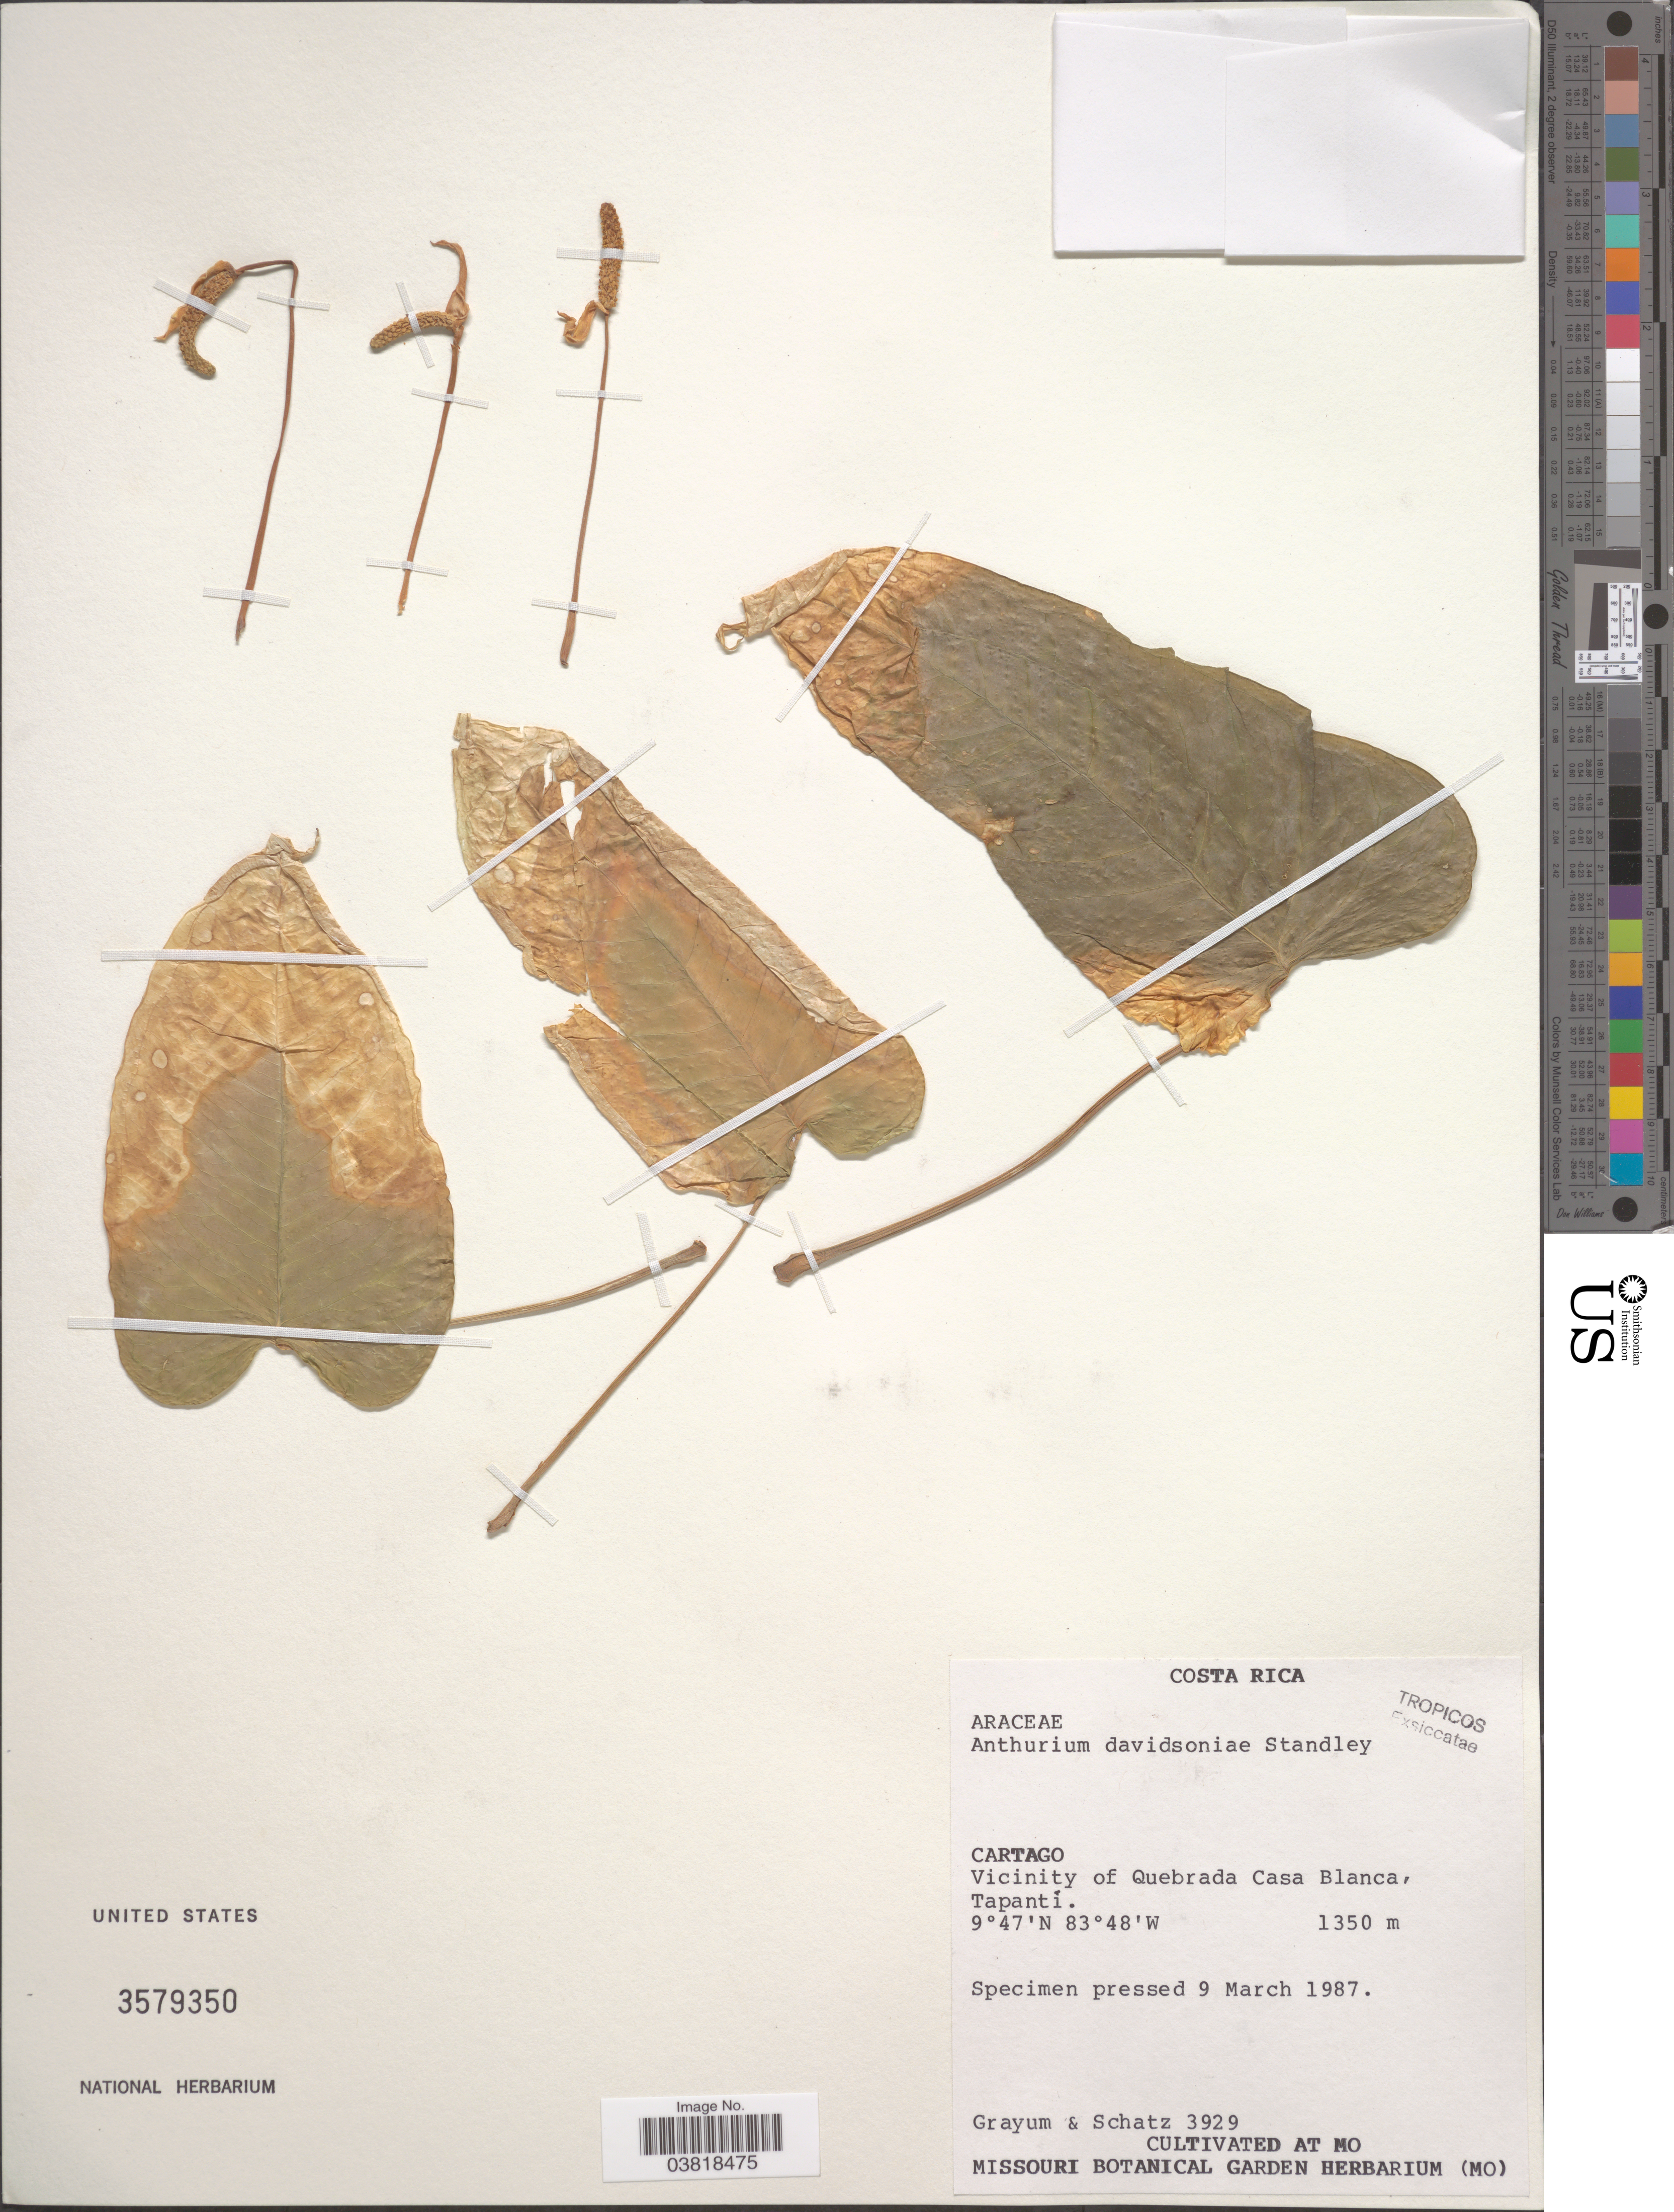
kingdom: Plantae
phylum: Tracheophyta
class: Liliopsida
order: Alismatales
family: Araceae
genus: Anthurium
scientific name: Anthurium davidsoniae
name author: Standl.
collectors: Grayum & Schatz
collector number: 3929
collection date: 1987-03-09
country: Costa Rica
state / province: Cartago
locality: Vicinity of Quebrada Casa Blanca, Tapantí.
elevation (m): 1350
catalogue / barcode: US 3579350